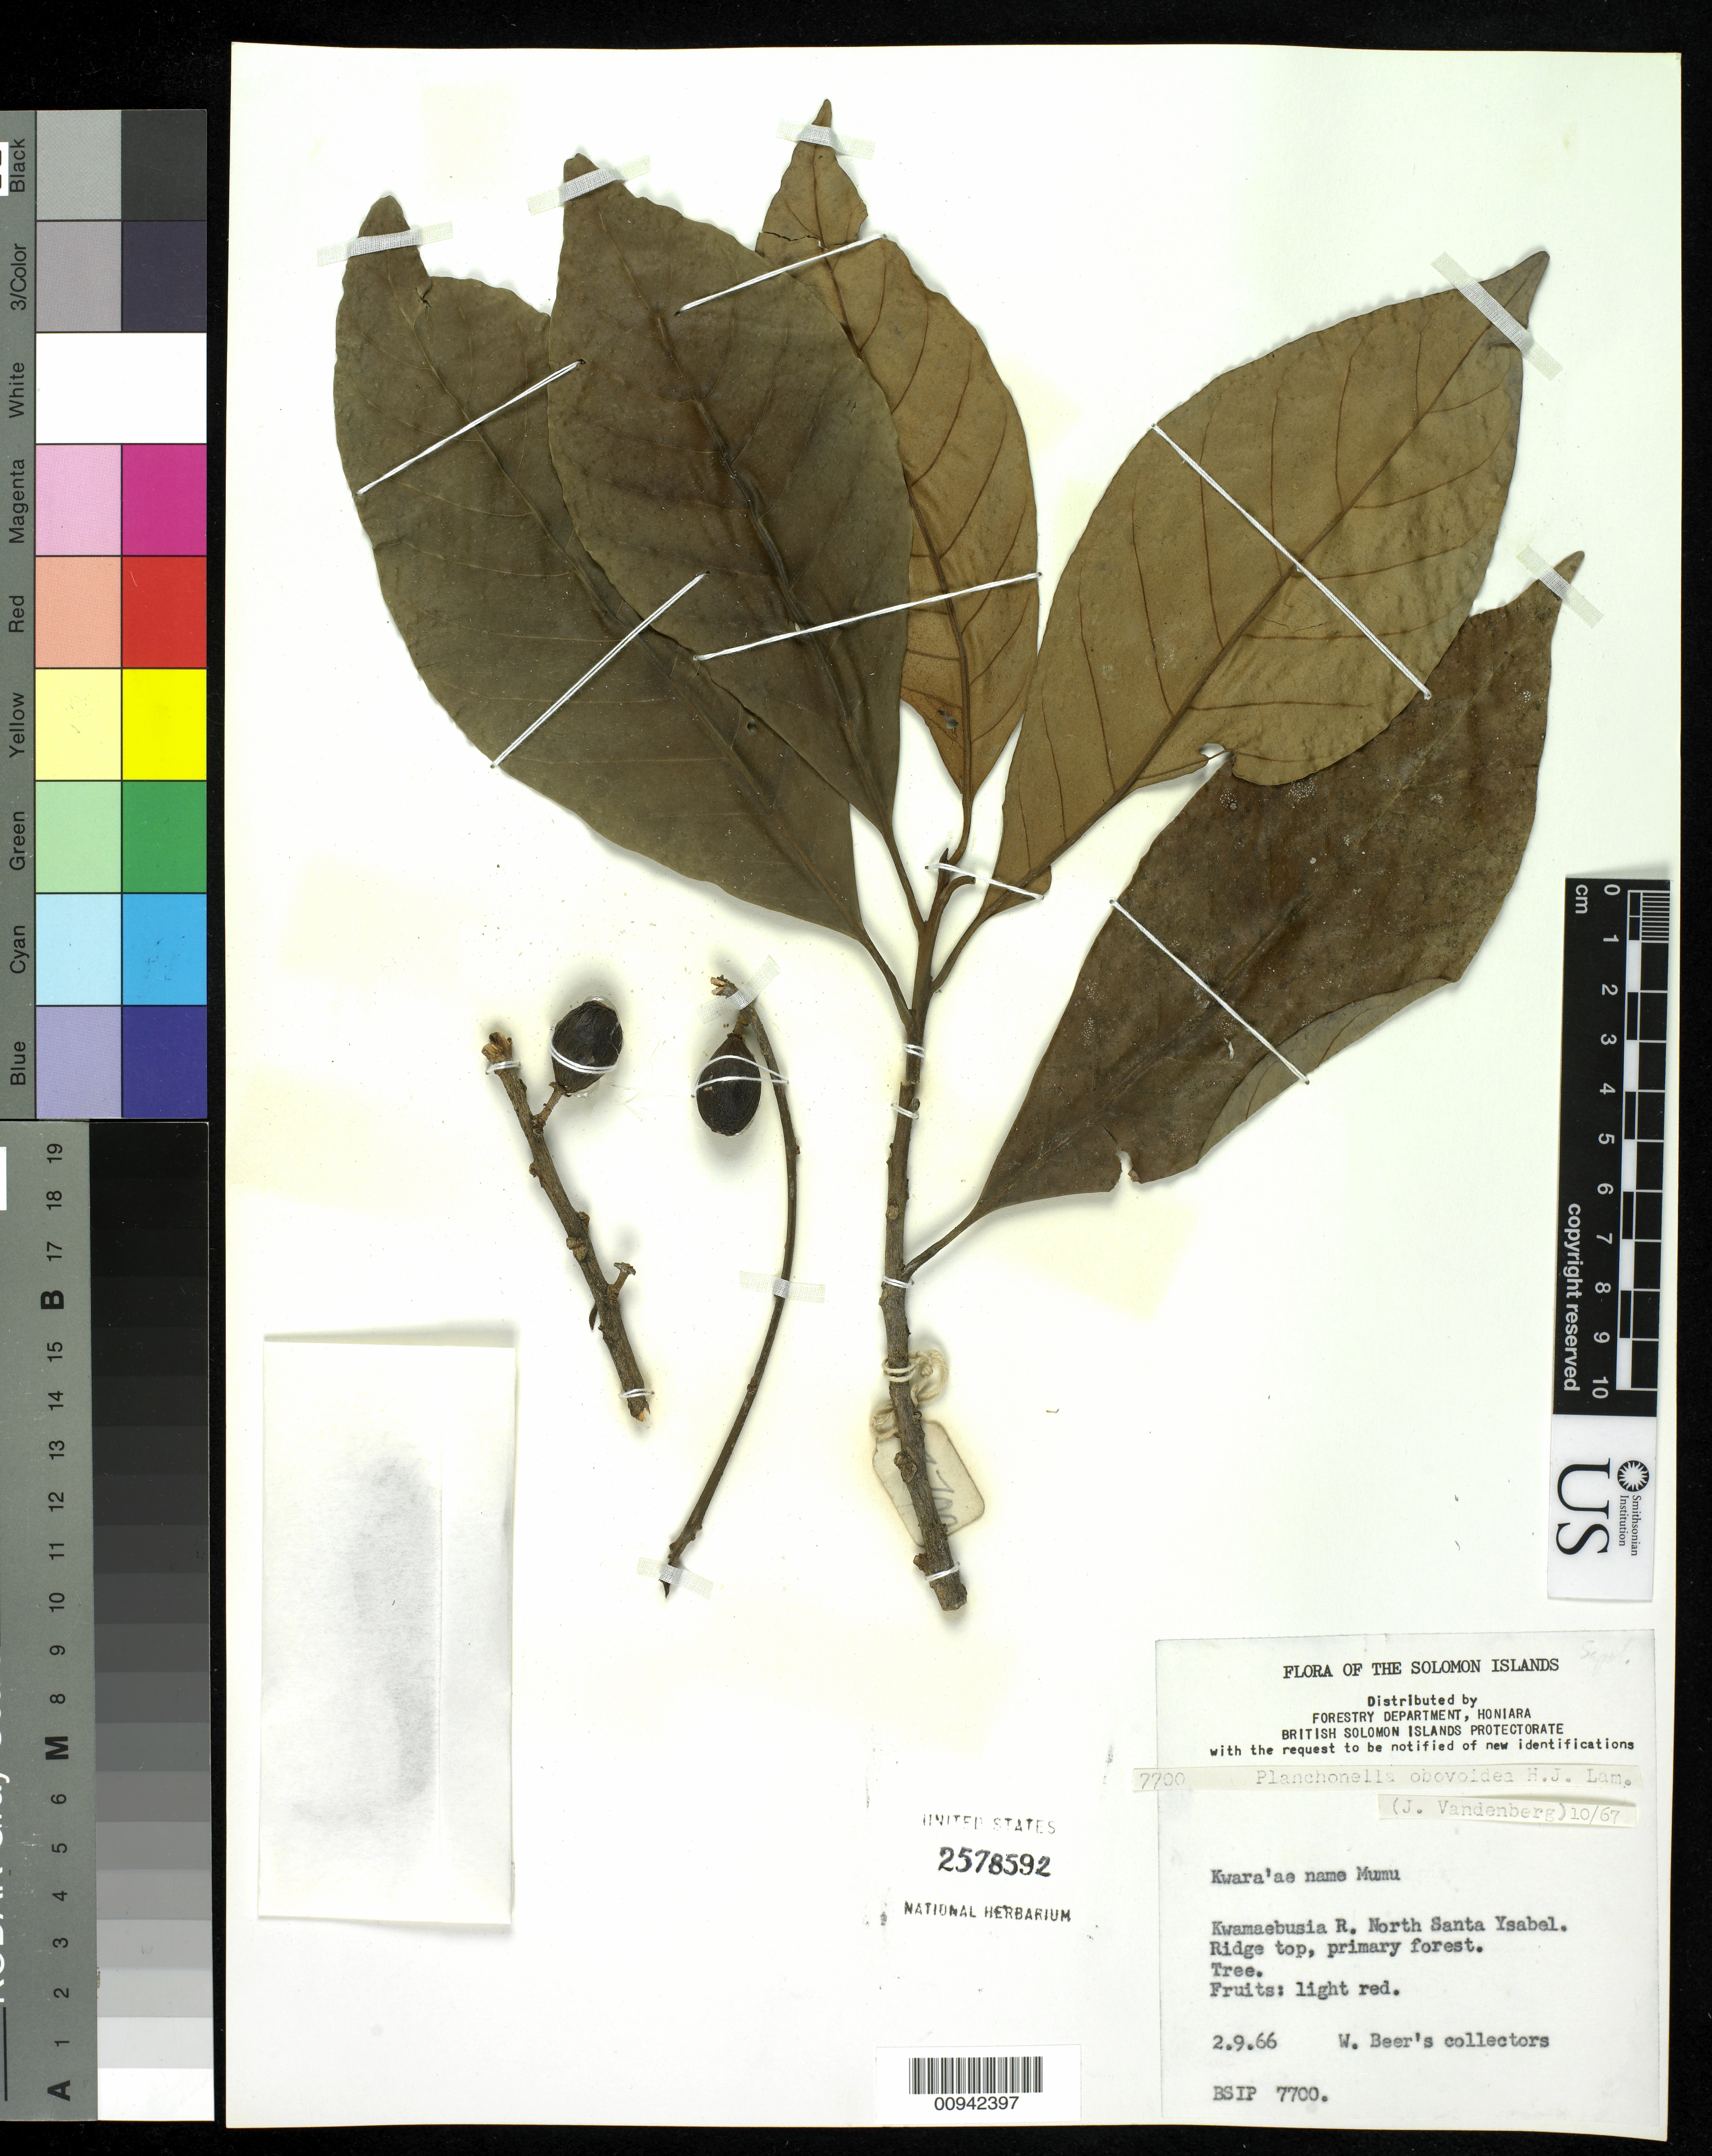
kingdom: Plantae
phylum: Tracheophyta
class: Magnoliopsida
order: Ericales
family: Sapotaceae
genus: Planchonella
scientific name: Planchonella obovoidea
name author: H.J. Lam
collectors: W. Beer's Collectors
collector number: BSIP 7700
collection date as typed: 09 Feb 1966 or 02 Sep 1966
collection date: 1966-02-09 or 1966-09-02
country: Solomon Islands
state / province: Isabel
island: Santa Isabel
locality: Kwamaebusia R North Santa Ysabel.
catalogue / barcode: US 2578592